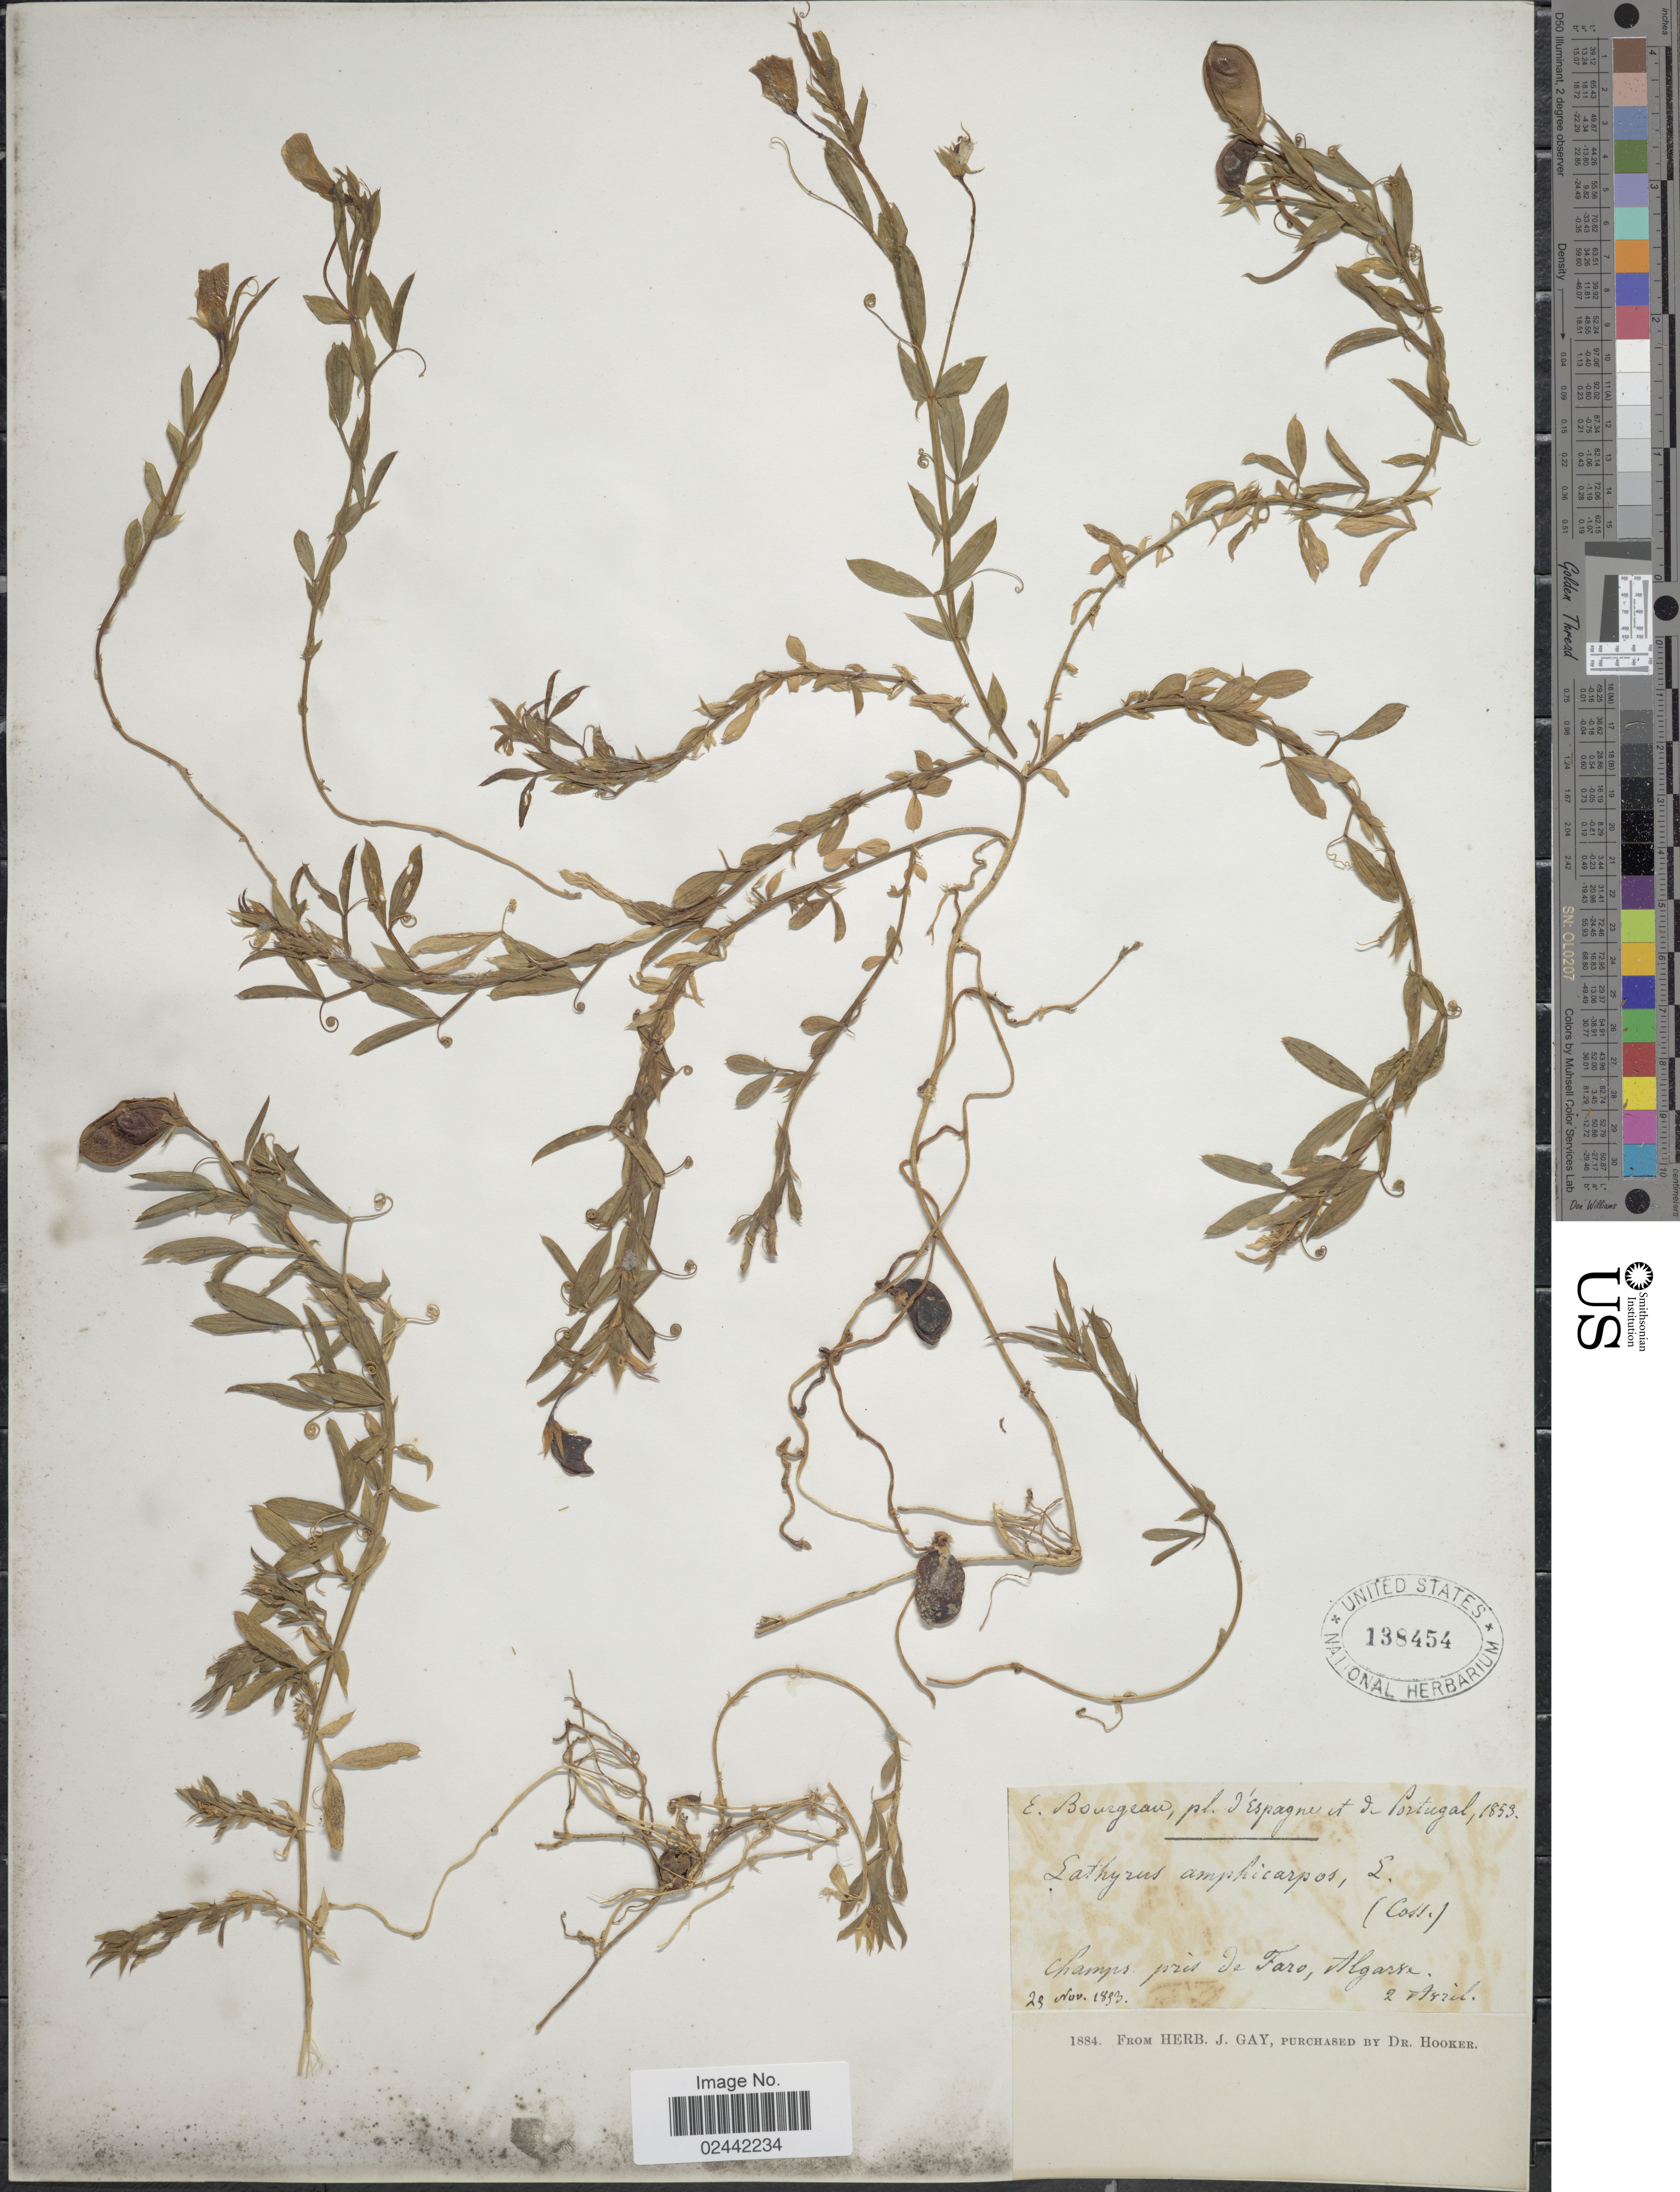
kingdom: Plantae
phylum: Tracheophyta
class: Magnoliopsida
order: Fabales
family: Fabaceae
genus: Lathyrus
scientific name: Lathyrus amphicarpos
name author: L.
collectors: E. Bourgeau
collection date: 1853-04-02/1853-11-23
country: Portugal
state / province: Faro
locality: Champs pres de Faro, Algarve.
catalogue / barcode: US 138454